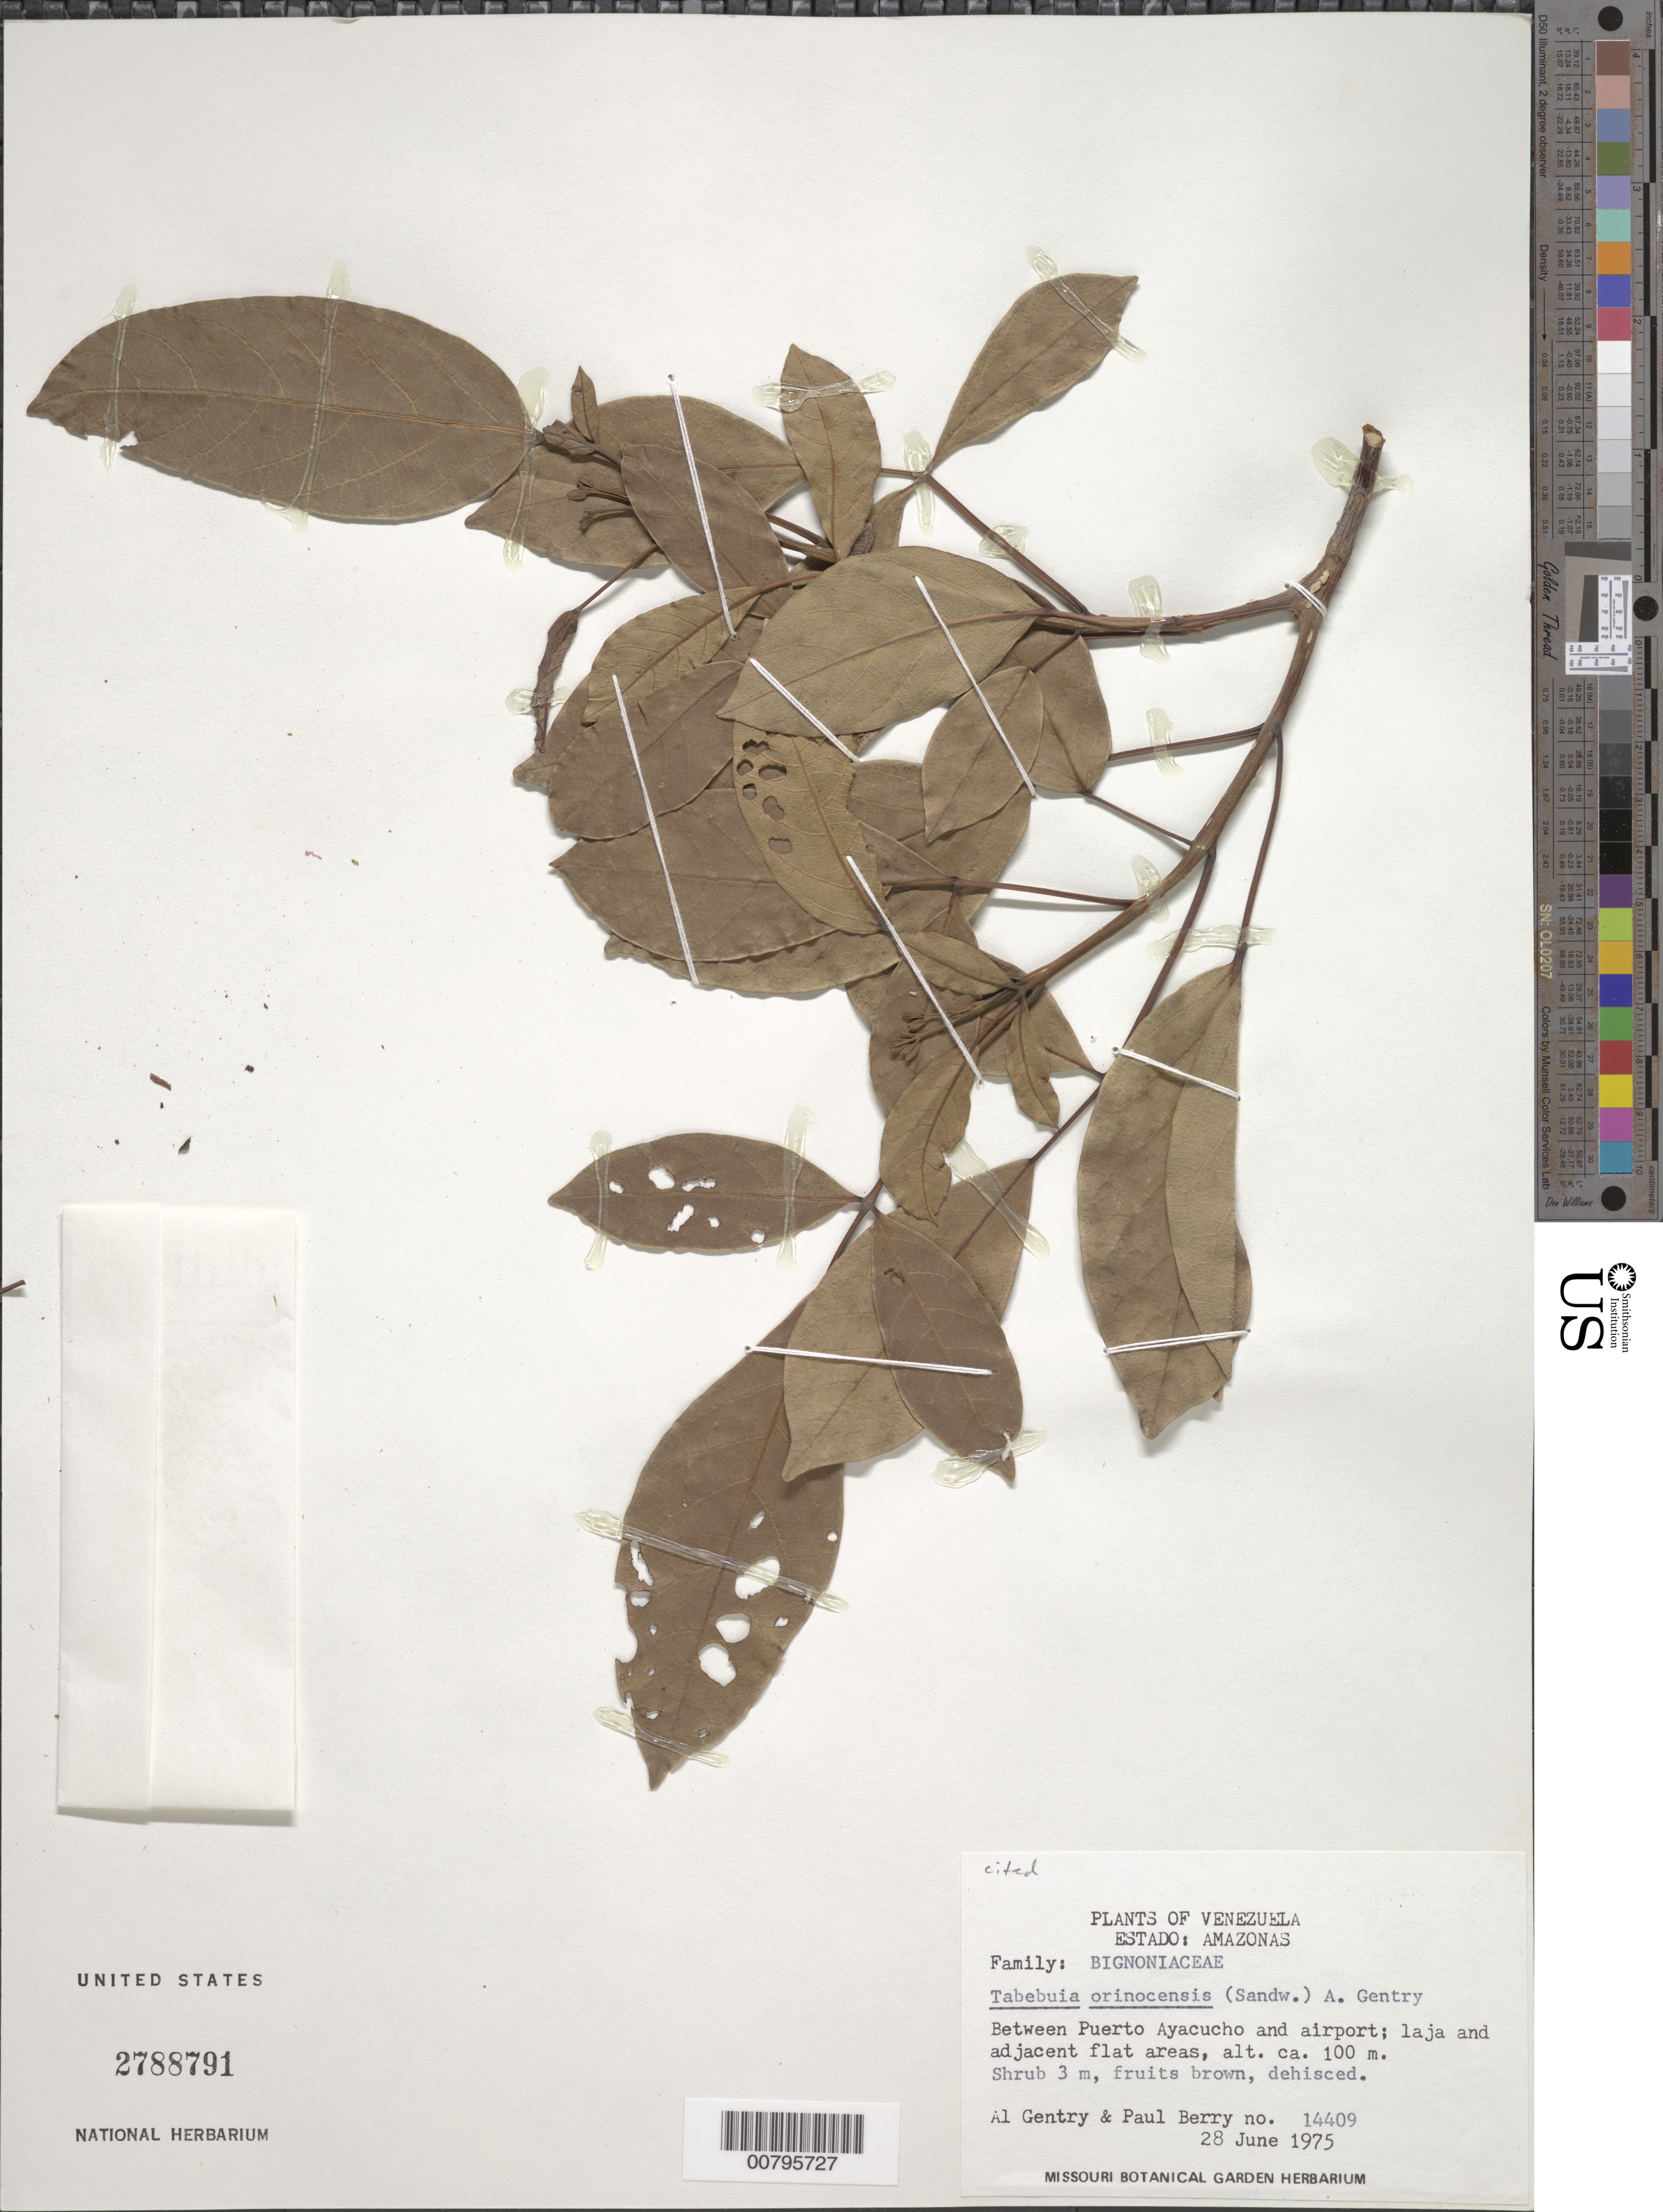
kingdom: Plantae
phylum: Tracheophyta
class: Magnoliopsida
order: Lamiales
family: Bignoniaceae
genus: Tabebuia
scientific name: Tabebuia orinocensis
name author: (Sandwith) A.H. Gentry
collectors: A. H. Gentry & P. Berry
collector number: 14409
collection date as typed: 28-Jun-75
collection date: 1975-06-28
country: Venezuela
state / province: Amazonas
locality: Puerto Ayacucho, to the airport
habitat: Laja and adjacent flat areas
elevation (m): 100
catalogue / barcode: US 2788791